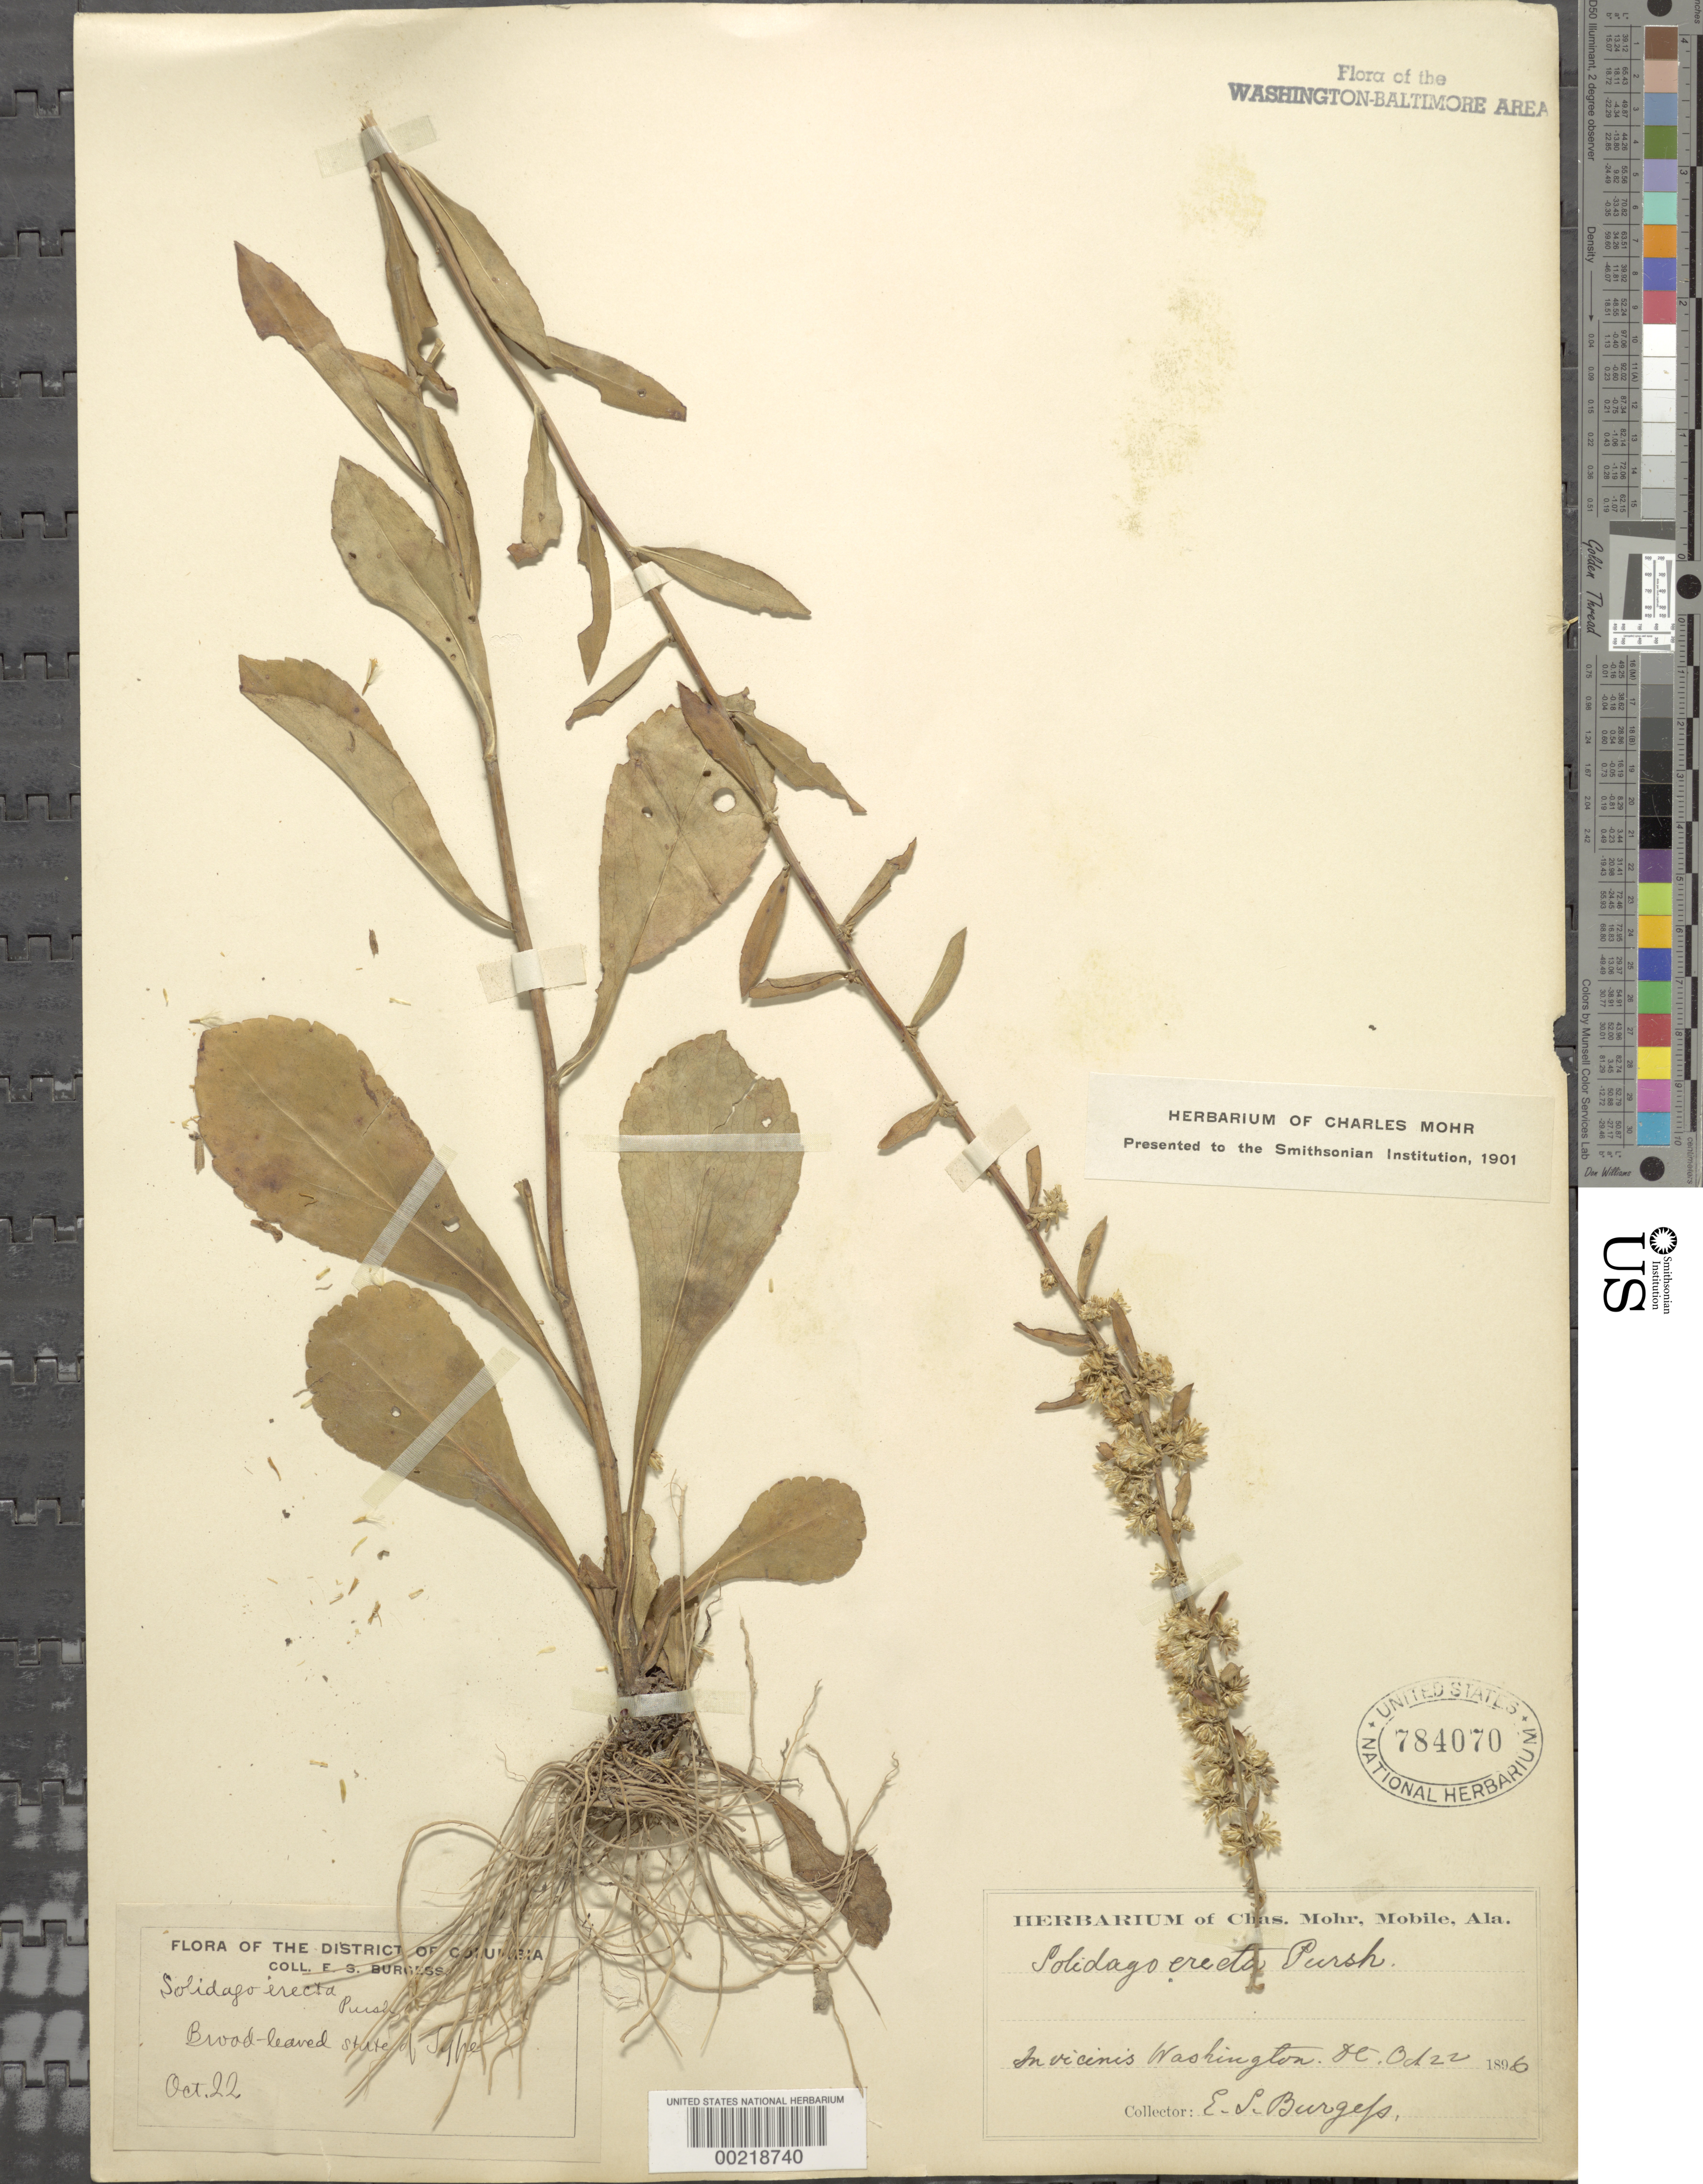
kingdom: Plantae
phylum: Tracheophyta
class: Magnoliopsida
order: Asterales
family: Asteraceae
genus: Solidago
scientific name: Solidago erecta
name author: Pursh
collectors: E. Burgess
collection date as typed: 22 Oct 1896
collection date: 1896-10-22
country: United States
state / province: District of Columbia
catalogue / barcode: US 784070